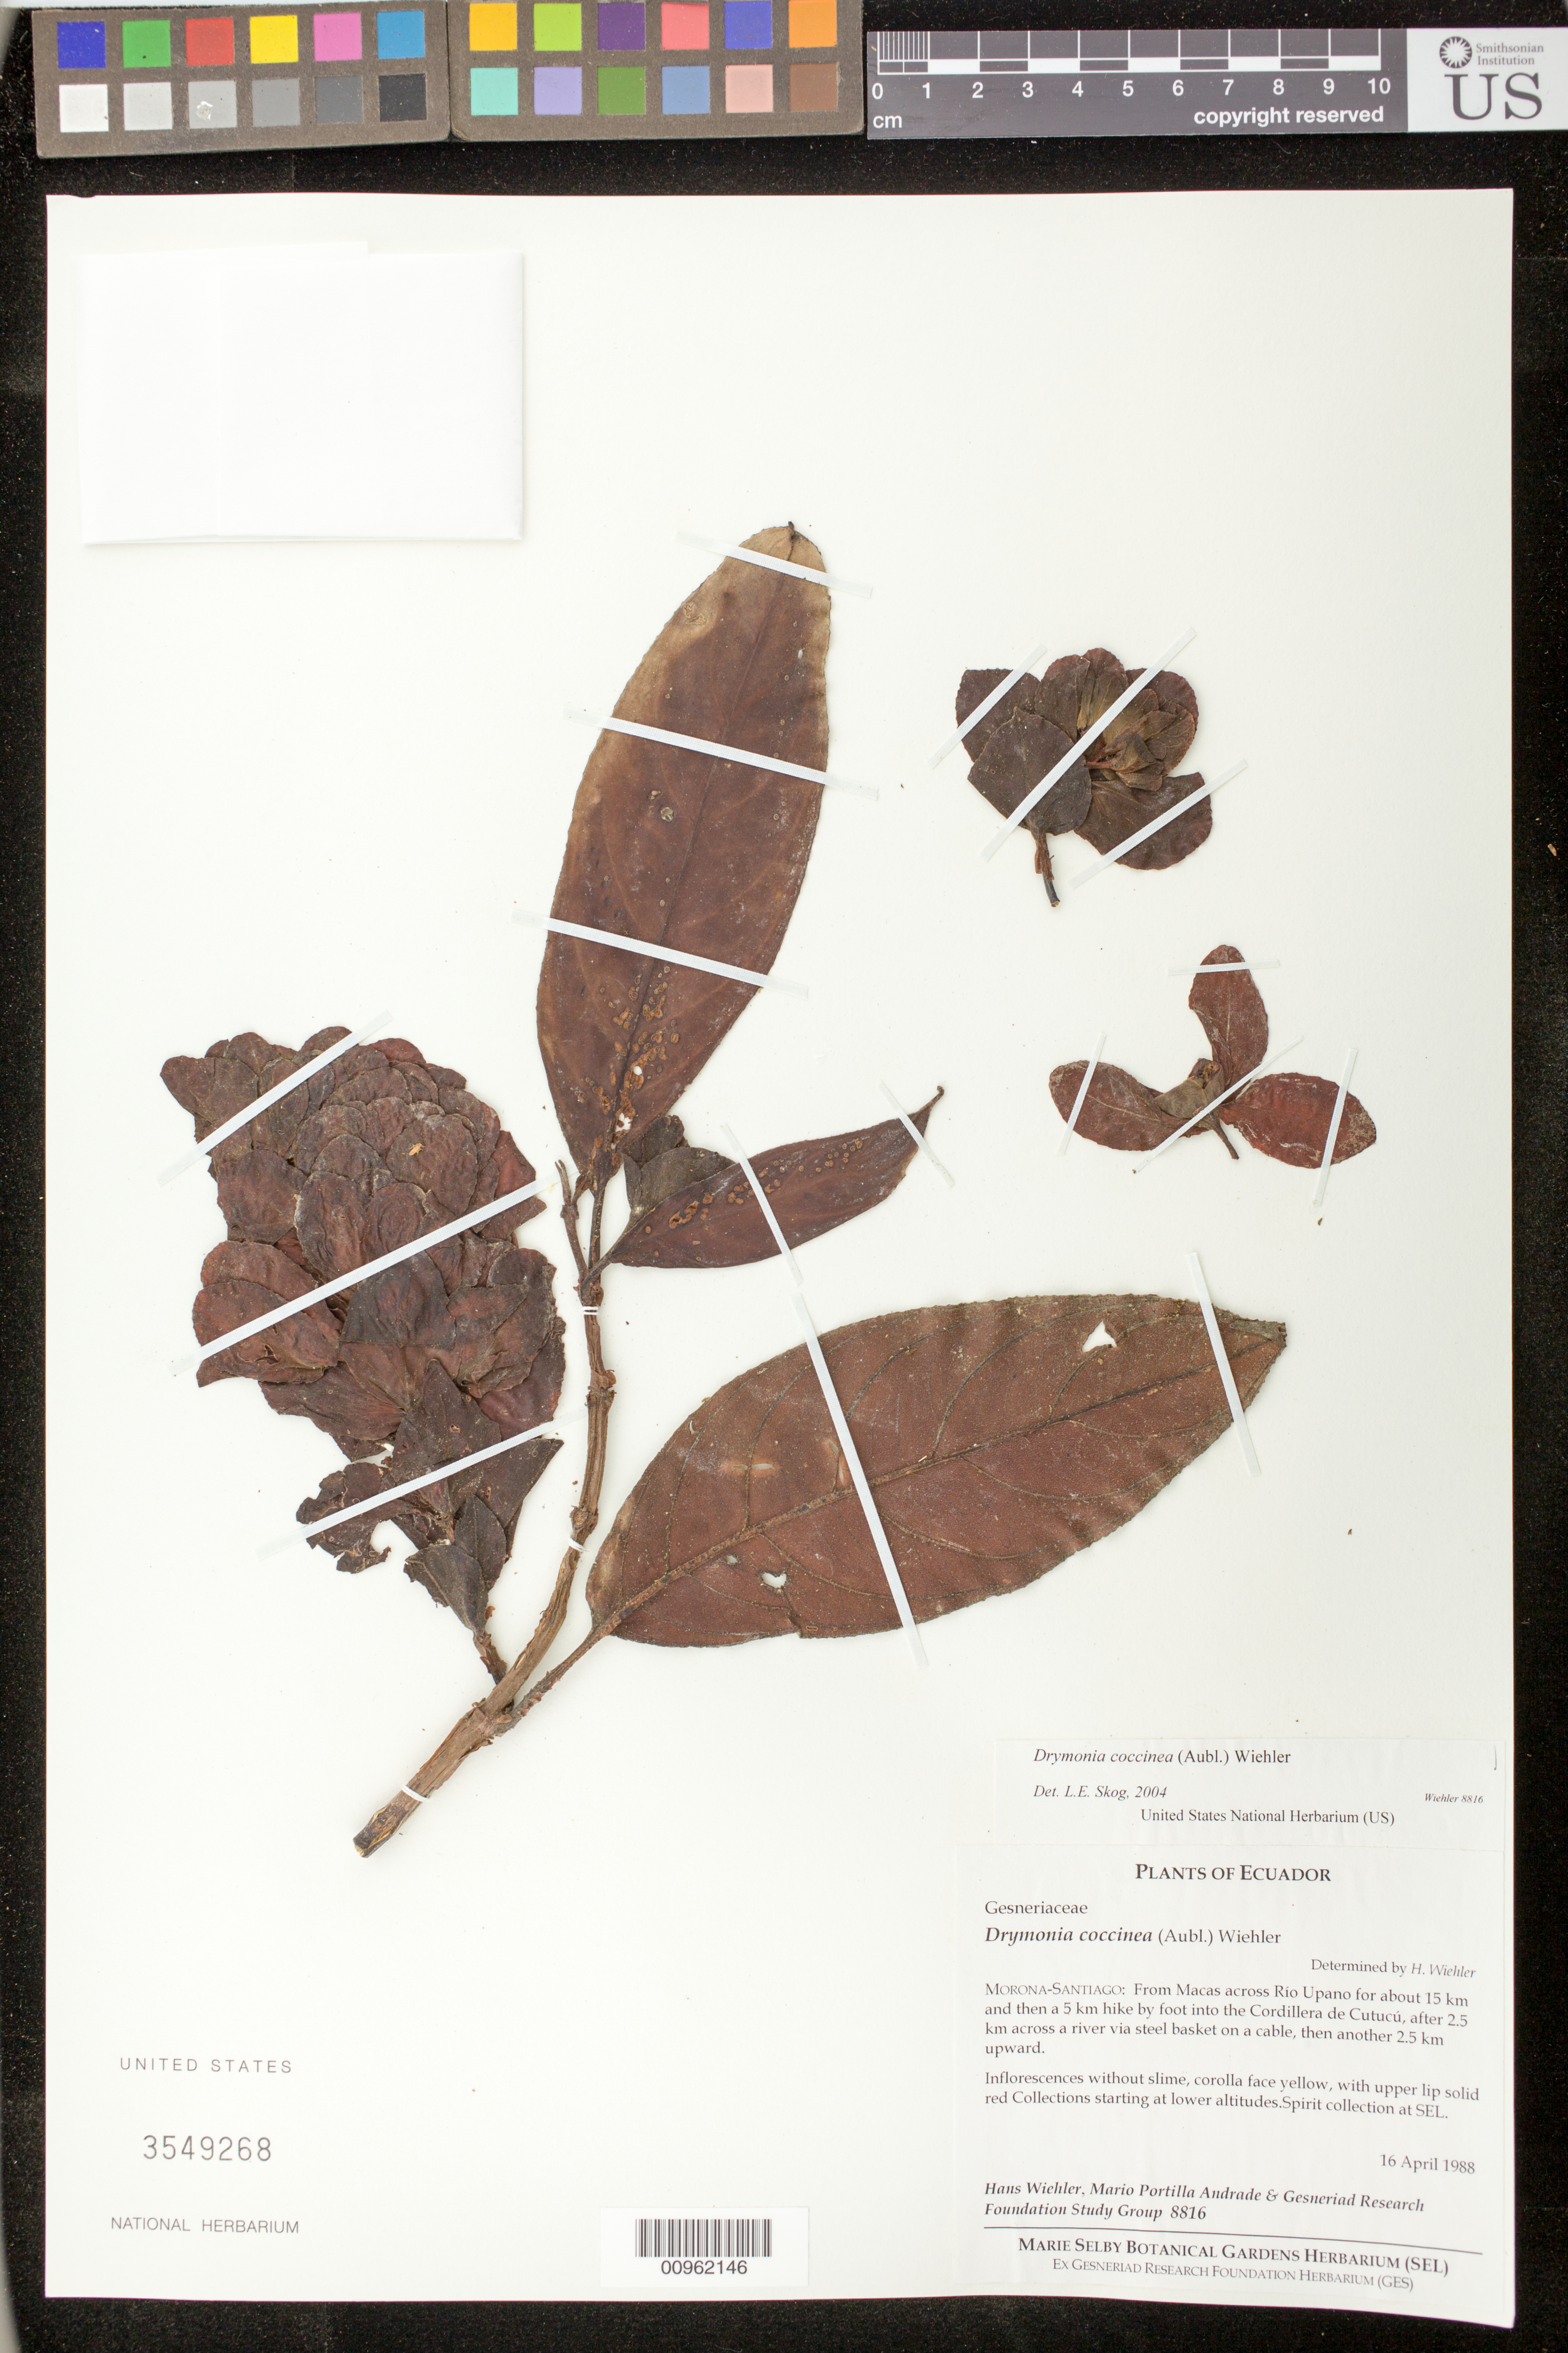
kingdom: Plantae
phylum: Tracheophyta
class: Magnoliopsida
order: Lamiales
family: Gesneriaceae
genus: Drymonia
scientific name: Drymonia coccinea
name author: (Aubl.) Wiehler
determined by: Skog, Laurence E.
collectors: H. J. Wiehler, M. Portilla Andrade & GRF Study Group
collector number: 8816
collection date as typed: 16 Apr 1988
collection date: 1988-04-16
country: Ecuador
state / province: Morona-Santiago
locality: Morona-Santiago: from Macas across Rio Upano for about 15 km and then a 5 km hike by foot into the Cordillera de Cutucú, after 2.5 km across a river via steel basket on a cable, then another 2.5 km upward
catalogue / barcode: US 3549268